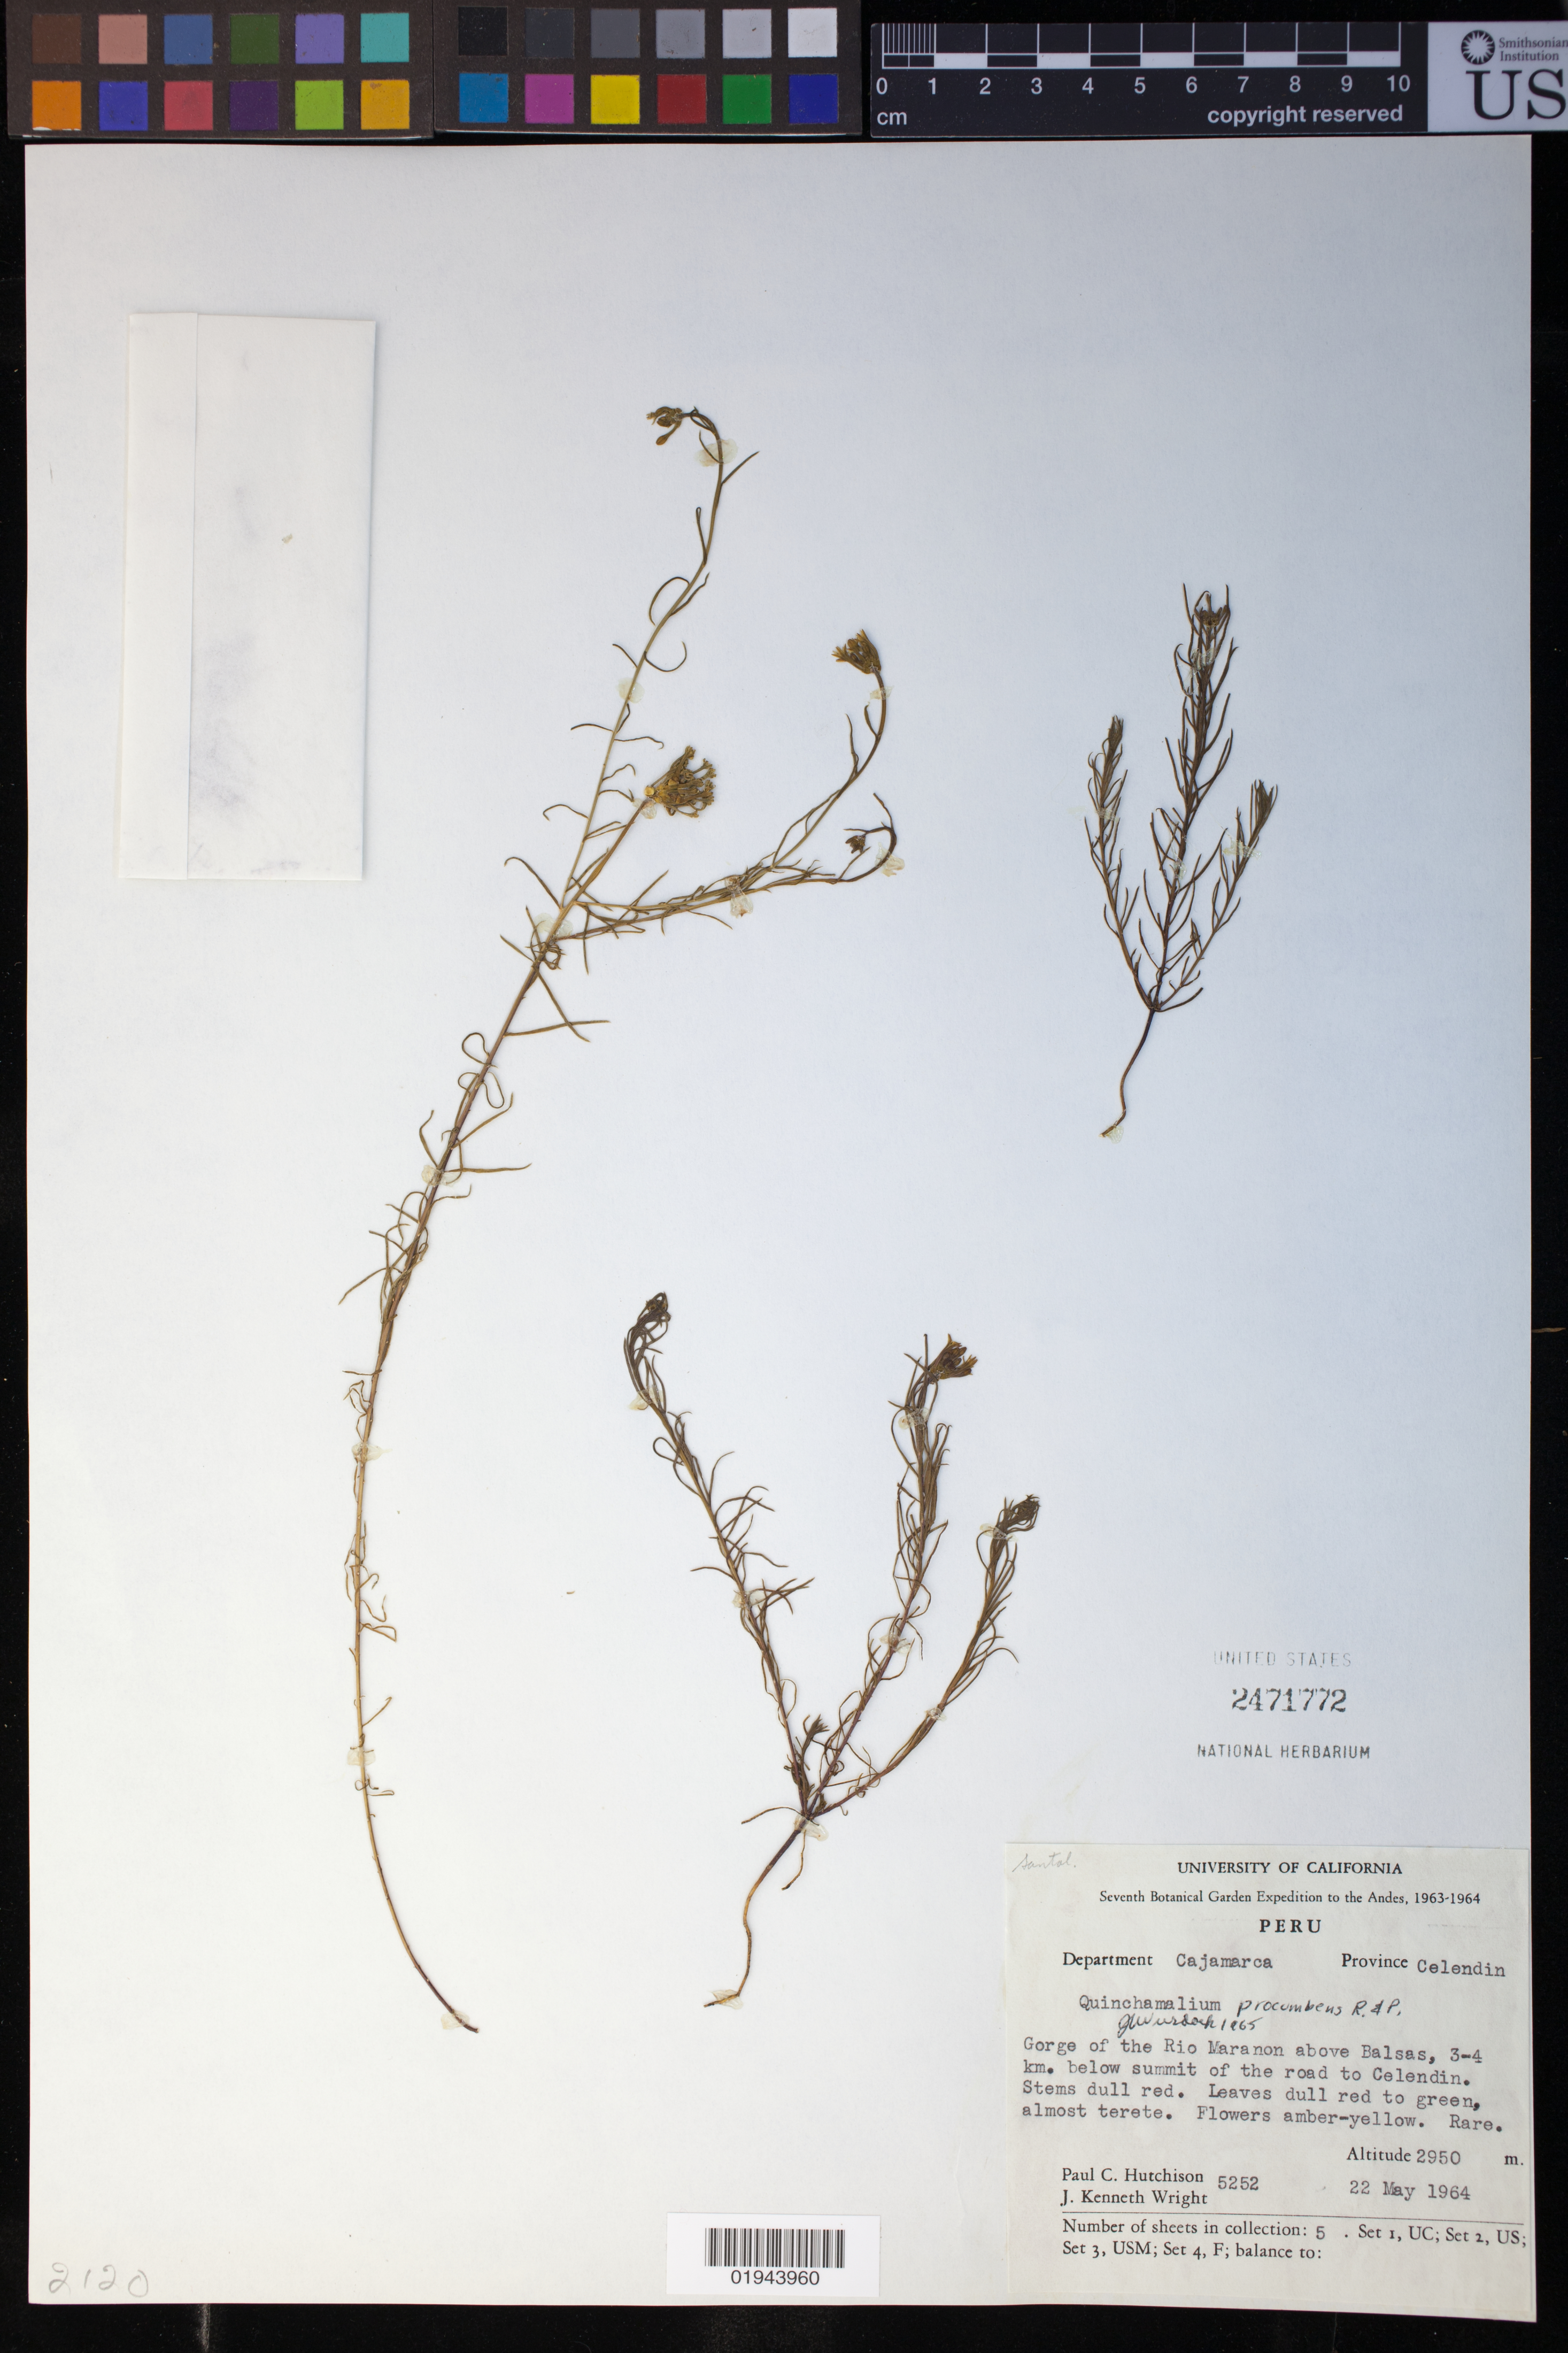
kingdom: Plantae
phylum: Tracheophyta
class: Magnoliopsida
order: Santalales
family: Schoepfiaceae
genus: Quinchamalium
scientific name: Quinchamalium procumbens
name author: Ruiz & Pav.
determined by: Wurdack, John J., (US), US (UNITED STATES)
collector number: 5252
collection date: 1964-05-22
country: Peru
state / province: Cajamarca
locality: Province Celendin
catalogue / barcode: US 2471772